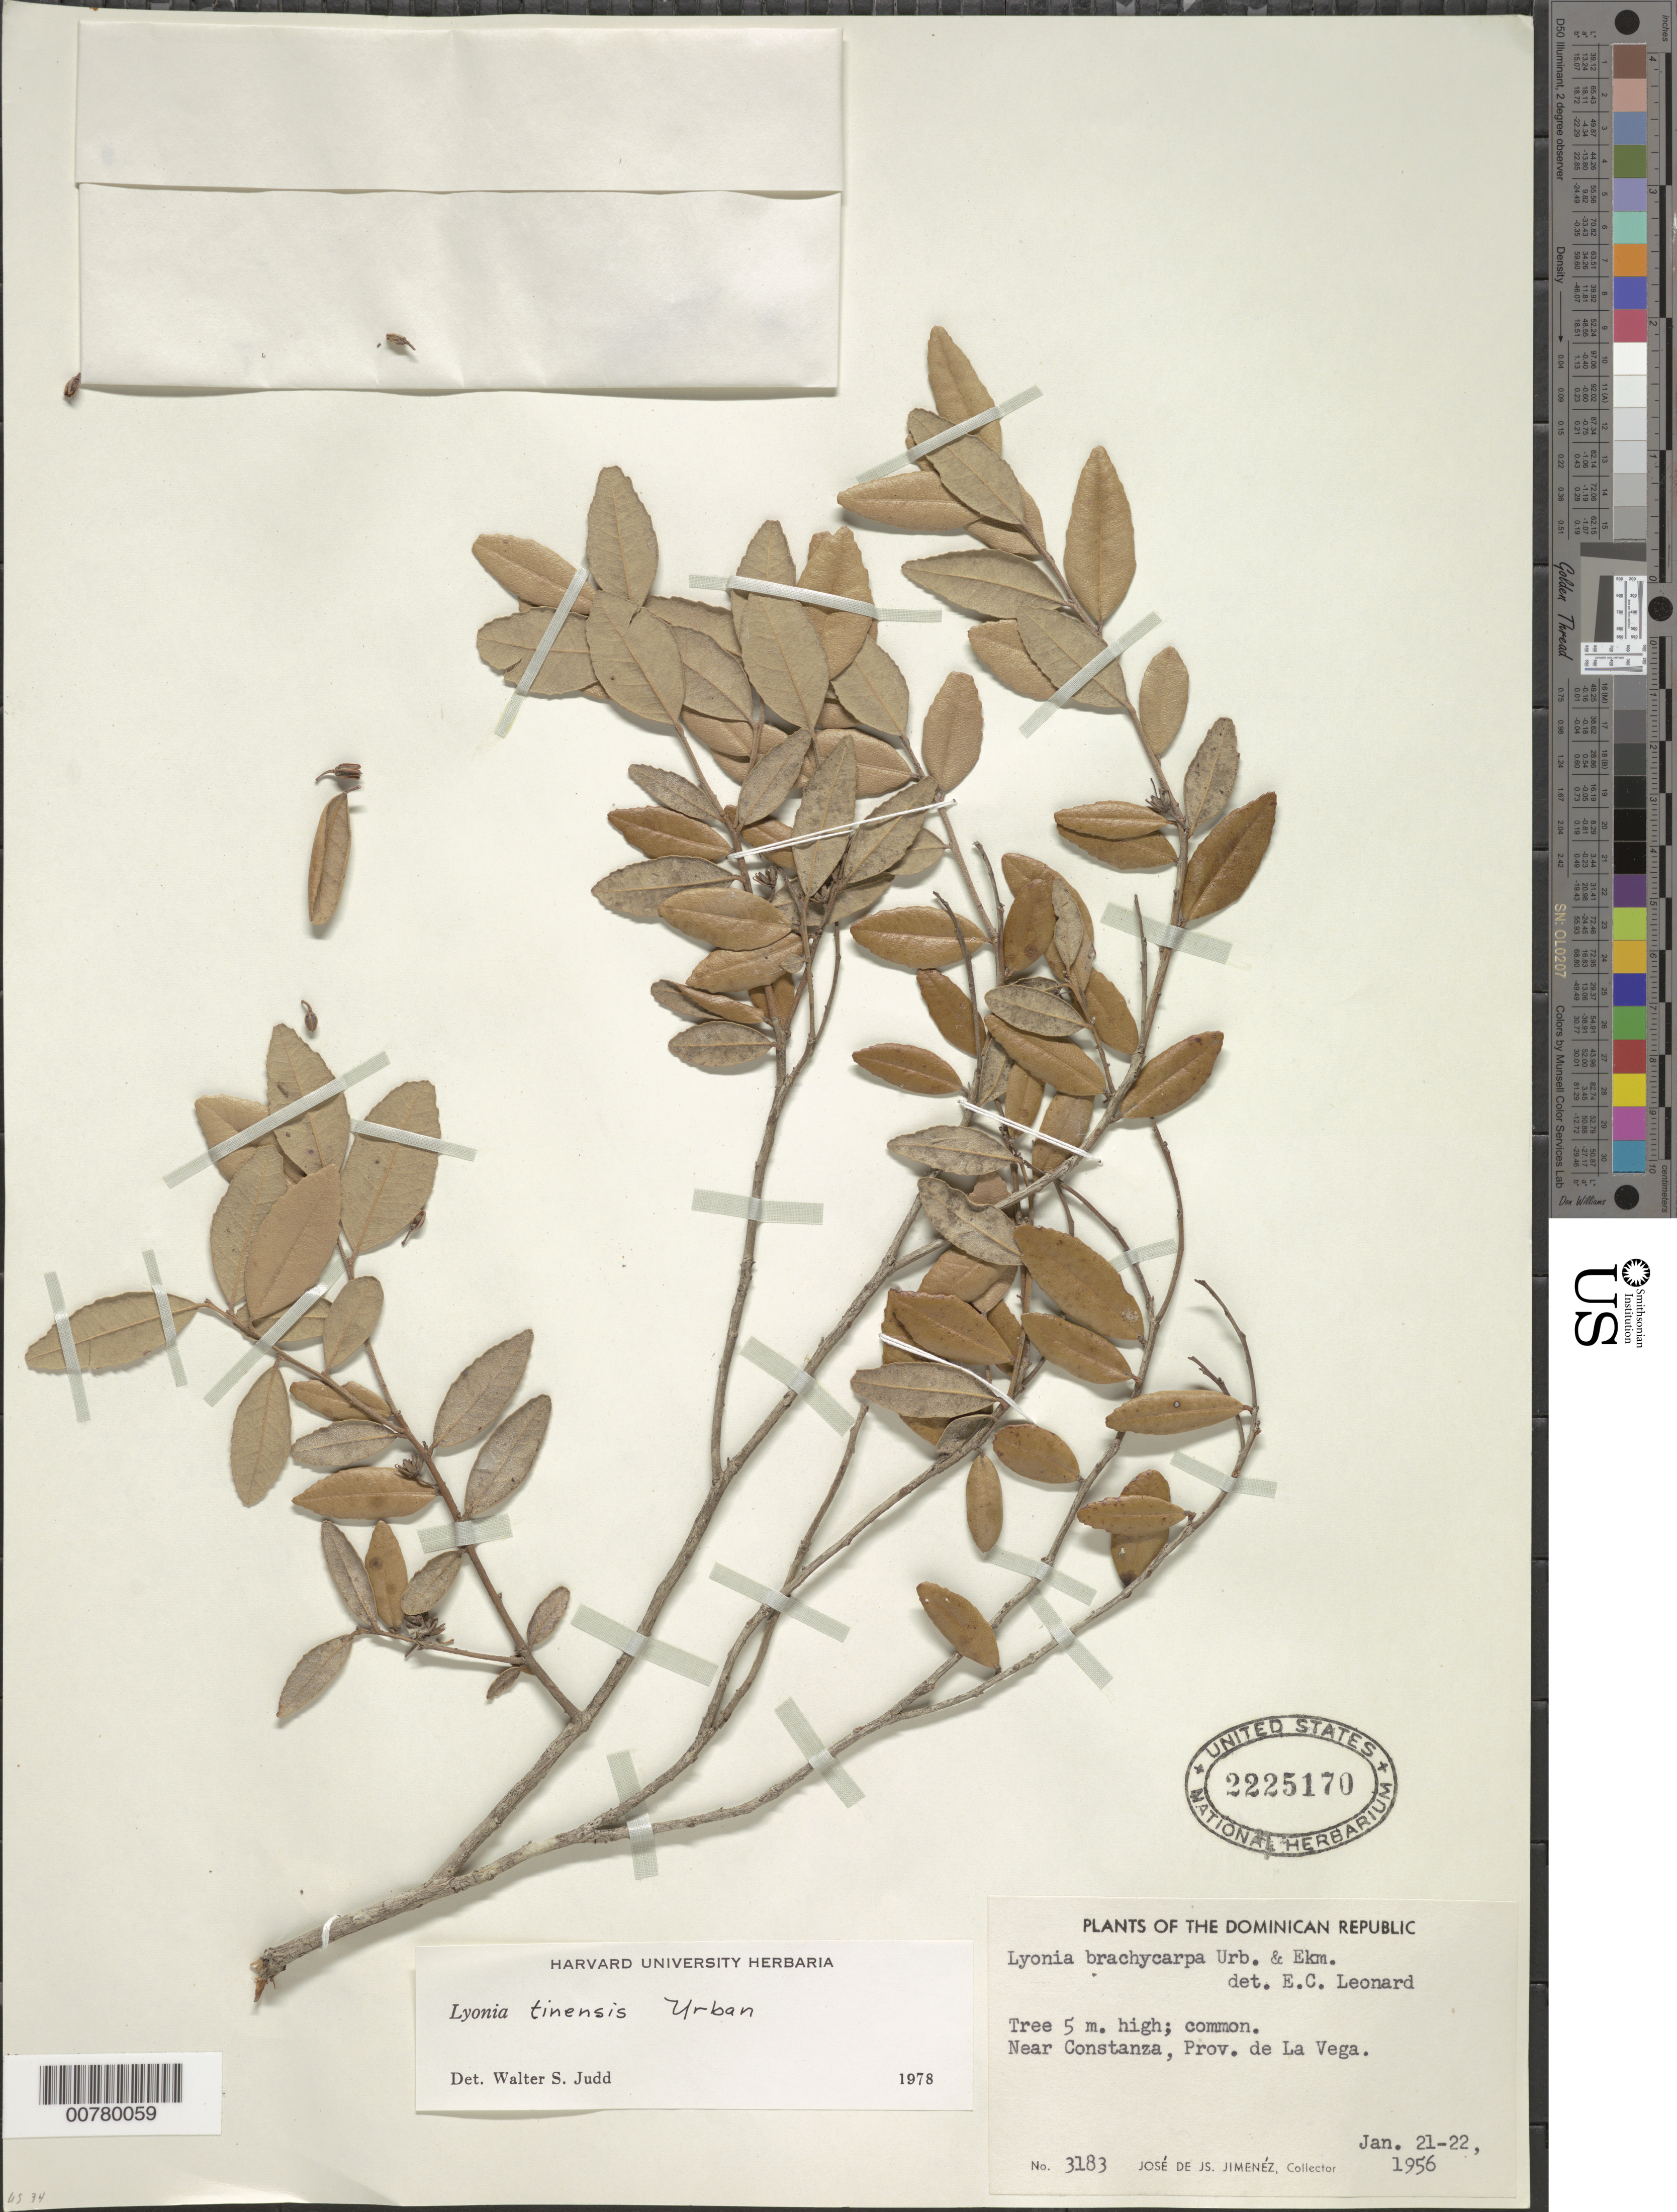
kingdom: Plantae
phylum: Tracheophyta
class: Magnoliopsida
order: Ericales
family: Ericaceae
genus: Lyonia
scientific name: Lyonia tinensis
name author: Urb.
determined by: Judd, Walter S.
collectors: J. J. Jiménez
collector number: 3183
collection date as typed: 21 Jan 1956 22 Jan 1956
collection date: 1956-01-21/1956-01-22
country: Dominican Republic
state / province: La Vega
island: Hispaniola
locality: Near Constanza.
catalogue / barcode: US 2225170